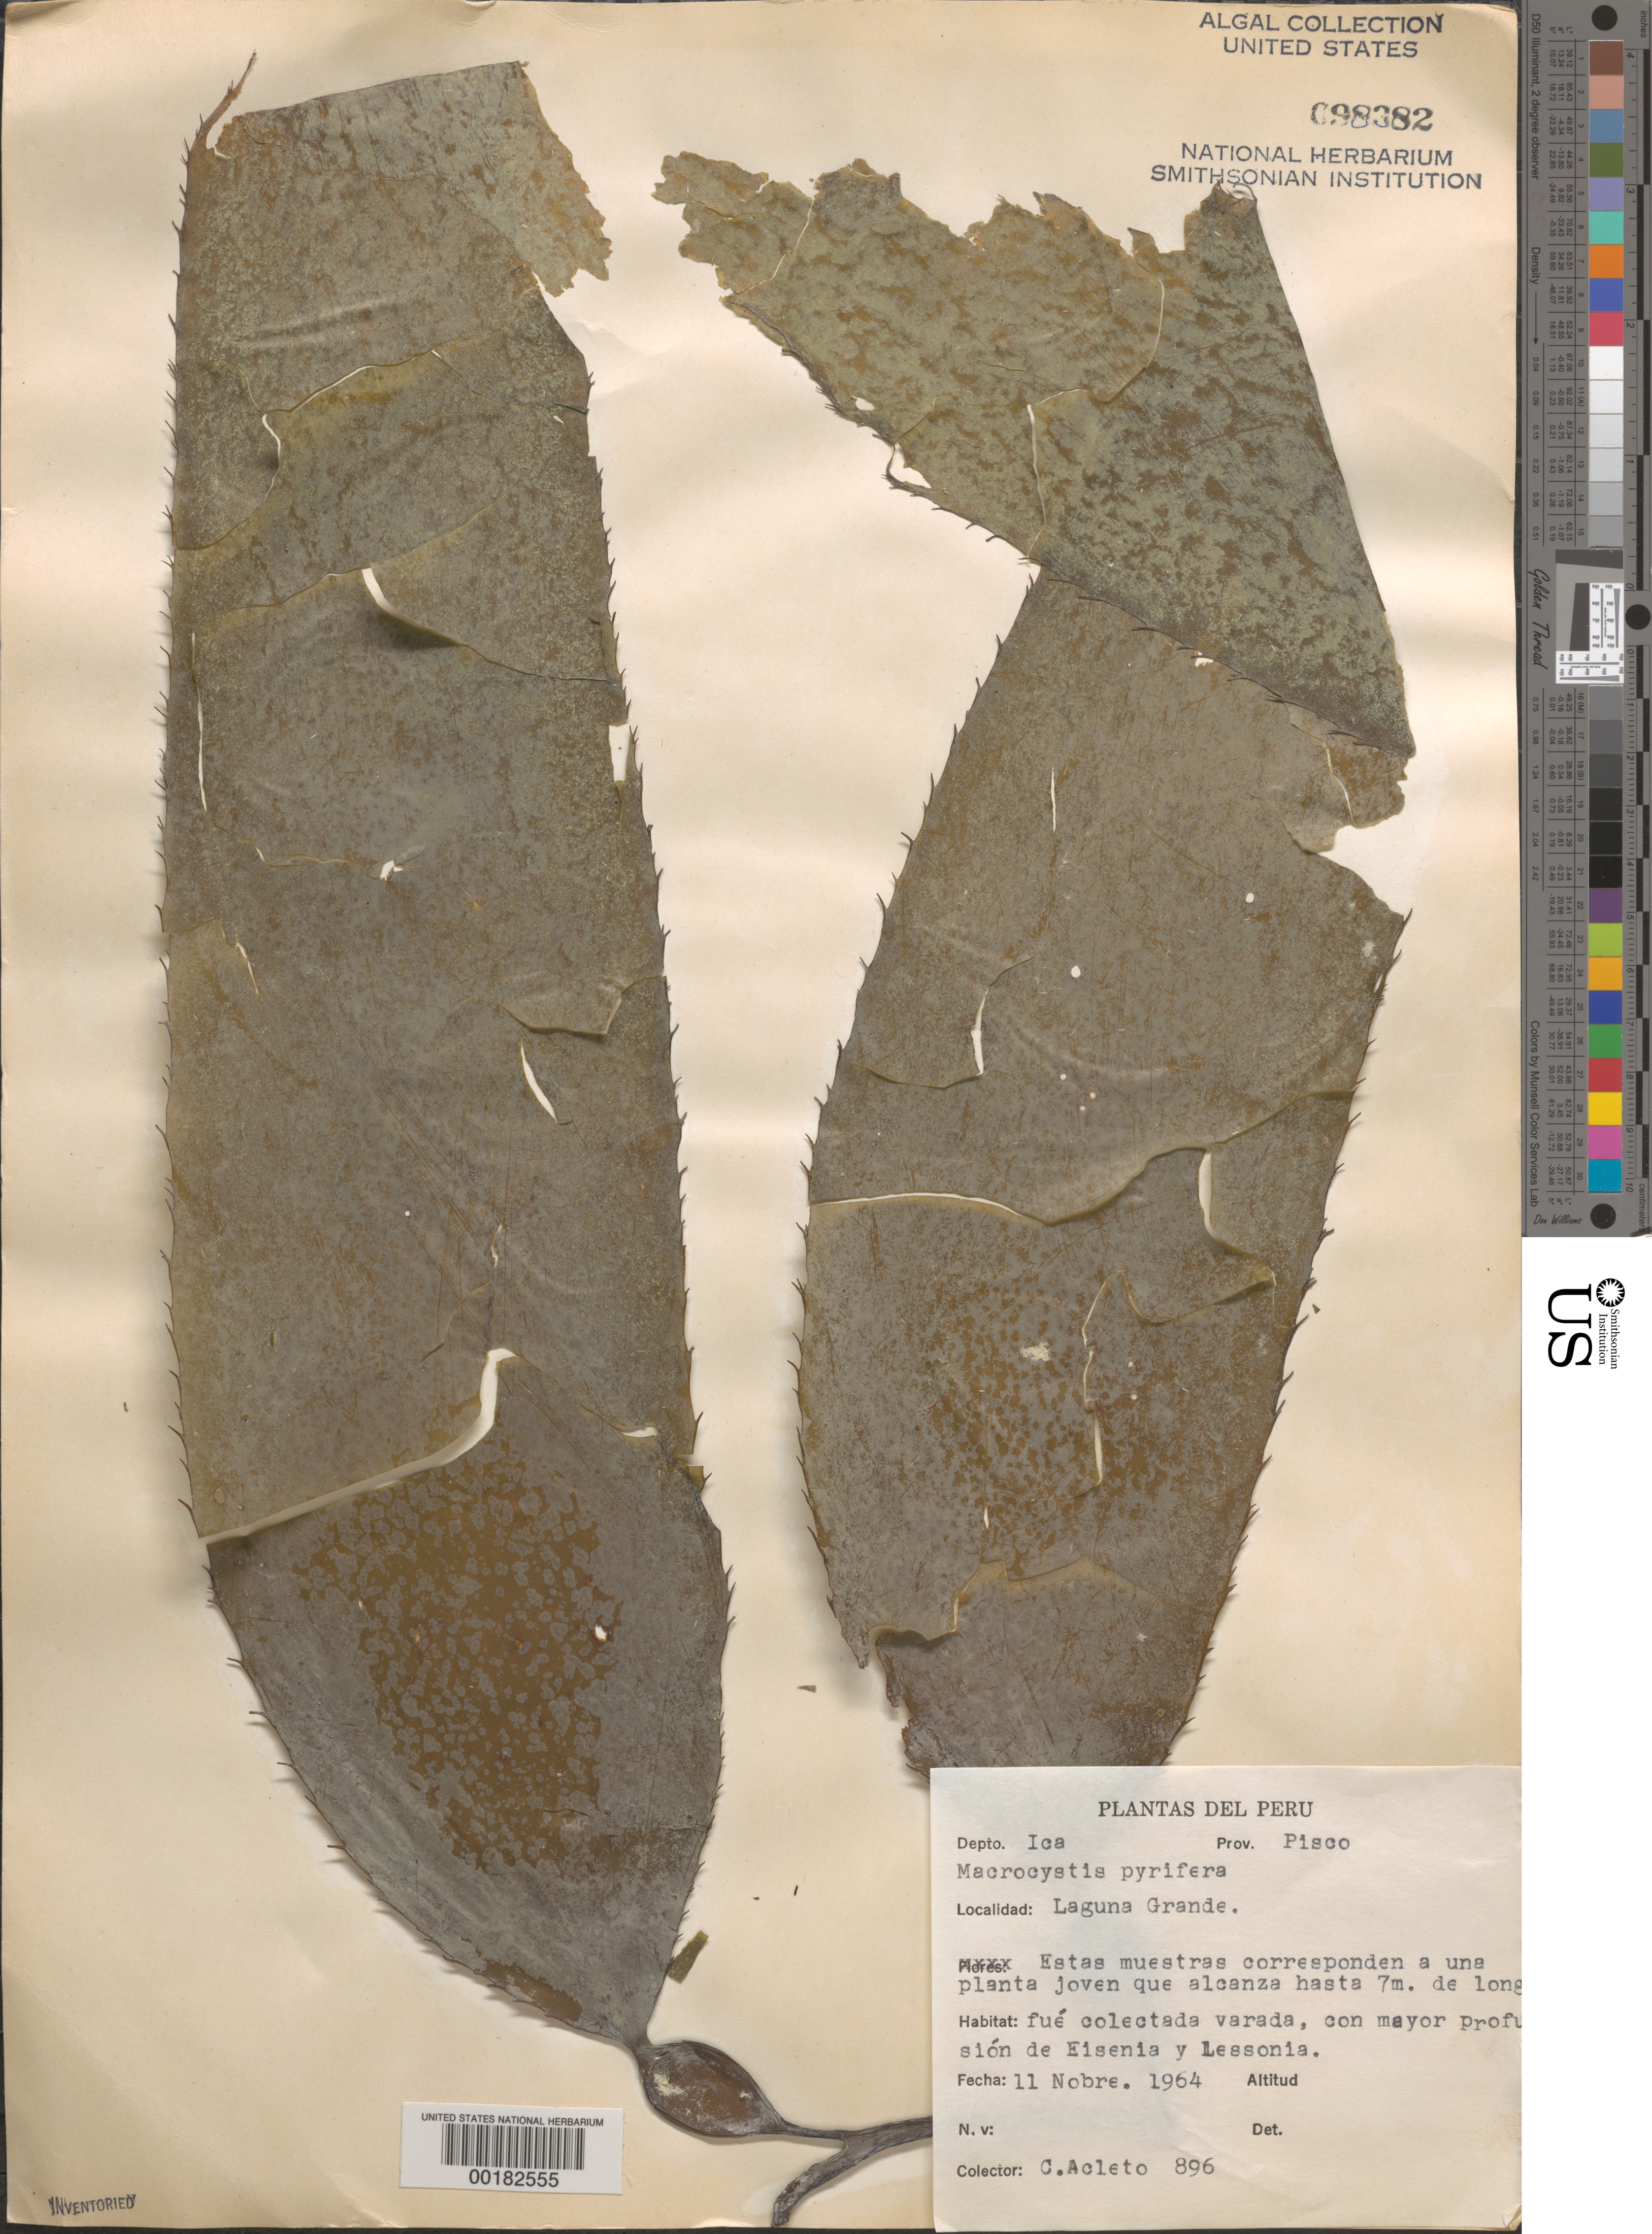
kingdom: Chromista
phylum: Ochrophyta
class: Phaeophyceae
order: Laminariales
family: Laminariaceae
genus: Macrocystis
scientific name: Macrocystis pyrifera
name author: (L.) C. Agardh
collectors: C. Acleto O.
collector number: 896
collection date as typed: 11 Nov 1964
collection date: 1964-11-11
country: Peru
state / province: Ica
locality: Laguna grande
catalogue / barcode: US 98382